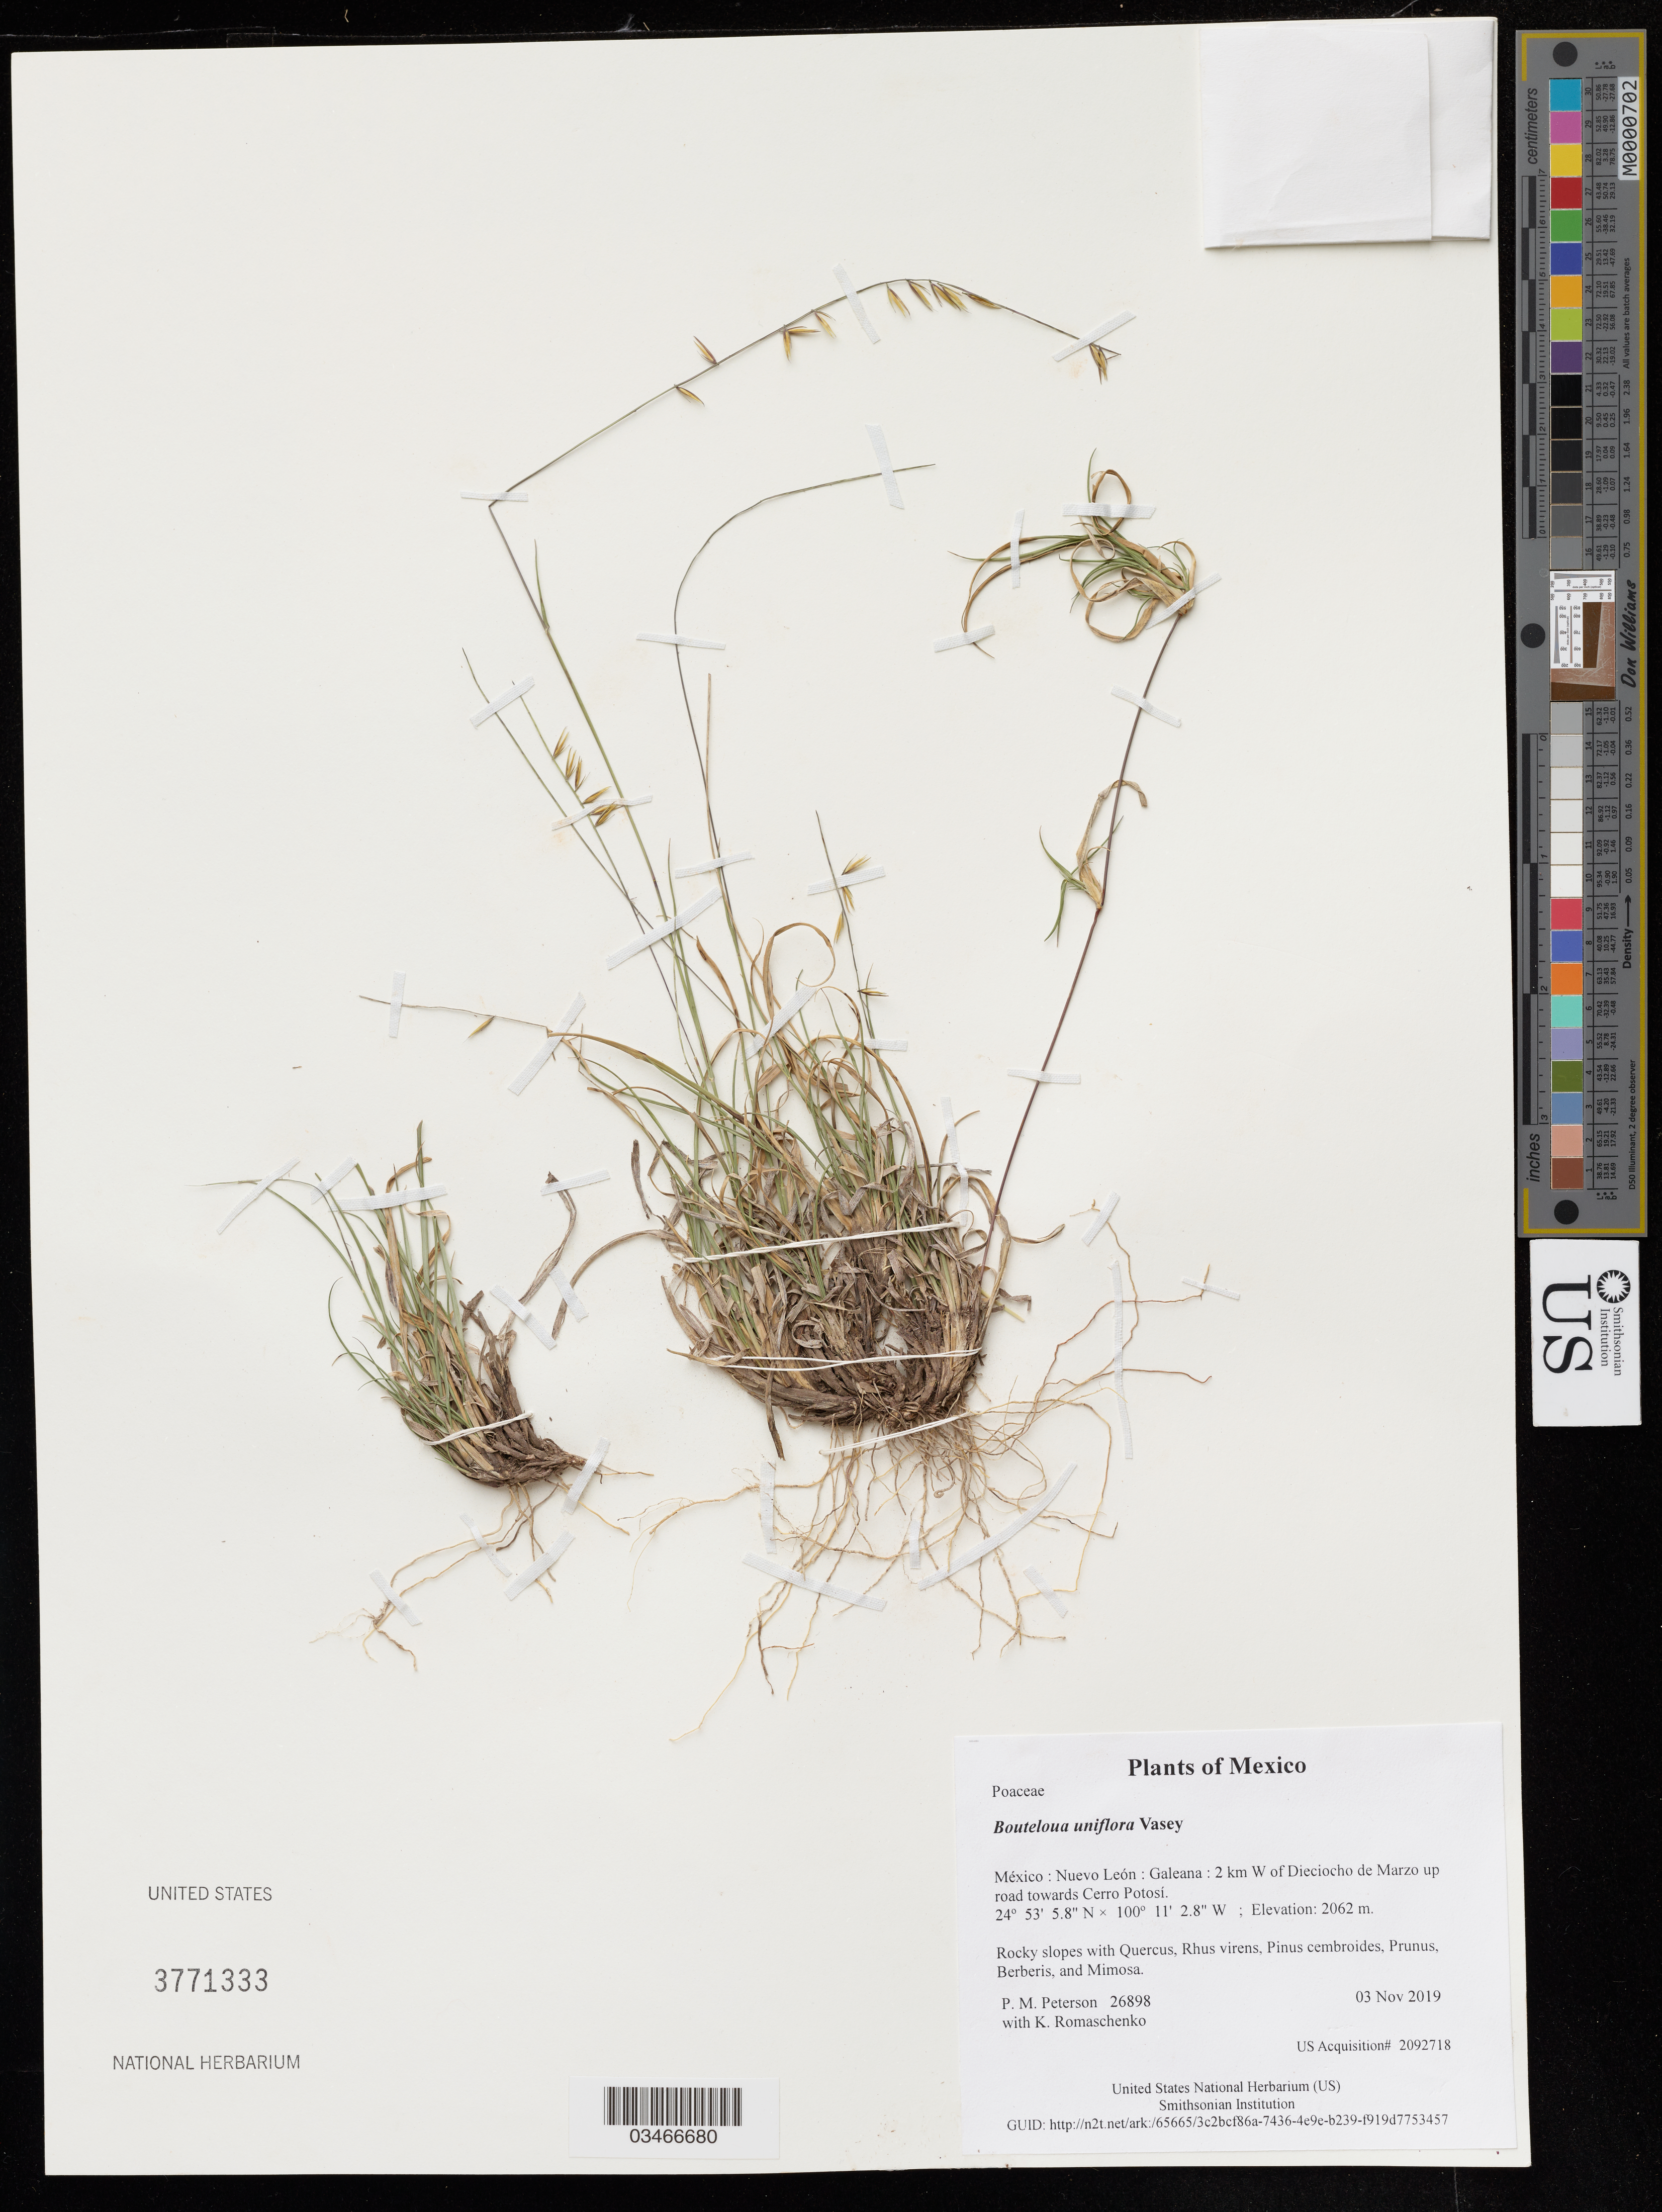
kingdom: Plantae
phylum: Tracheophyta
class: Liliopsida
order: Poales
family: Poaceae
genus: Bouteloua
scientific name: Bouteloua uniflora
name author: Vasey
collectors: P. M. Peterson & K. Romaschenko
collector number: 26898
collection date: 2019-11-03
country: México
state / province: Nuevo León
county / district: Galeana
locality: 2 km W of Dieciocho de Marzo up road towards Cerro Potosí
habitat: Rocky slopes with Quercus, Rhus virens, Pinus cembroides, Prunus, Berberis, and Mimosa.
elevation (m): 2062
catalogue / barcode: US 3771333